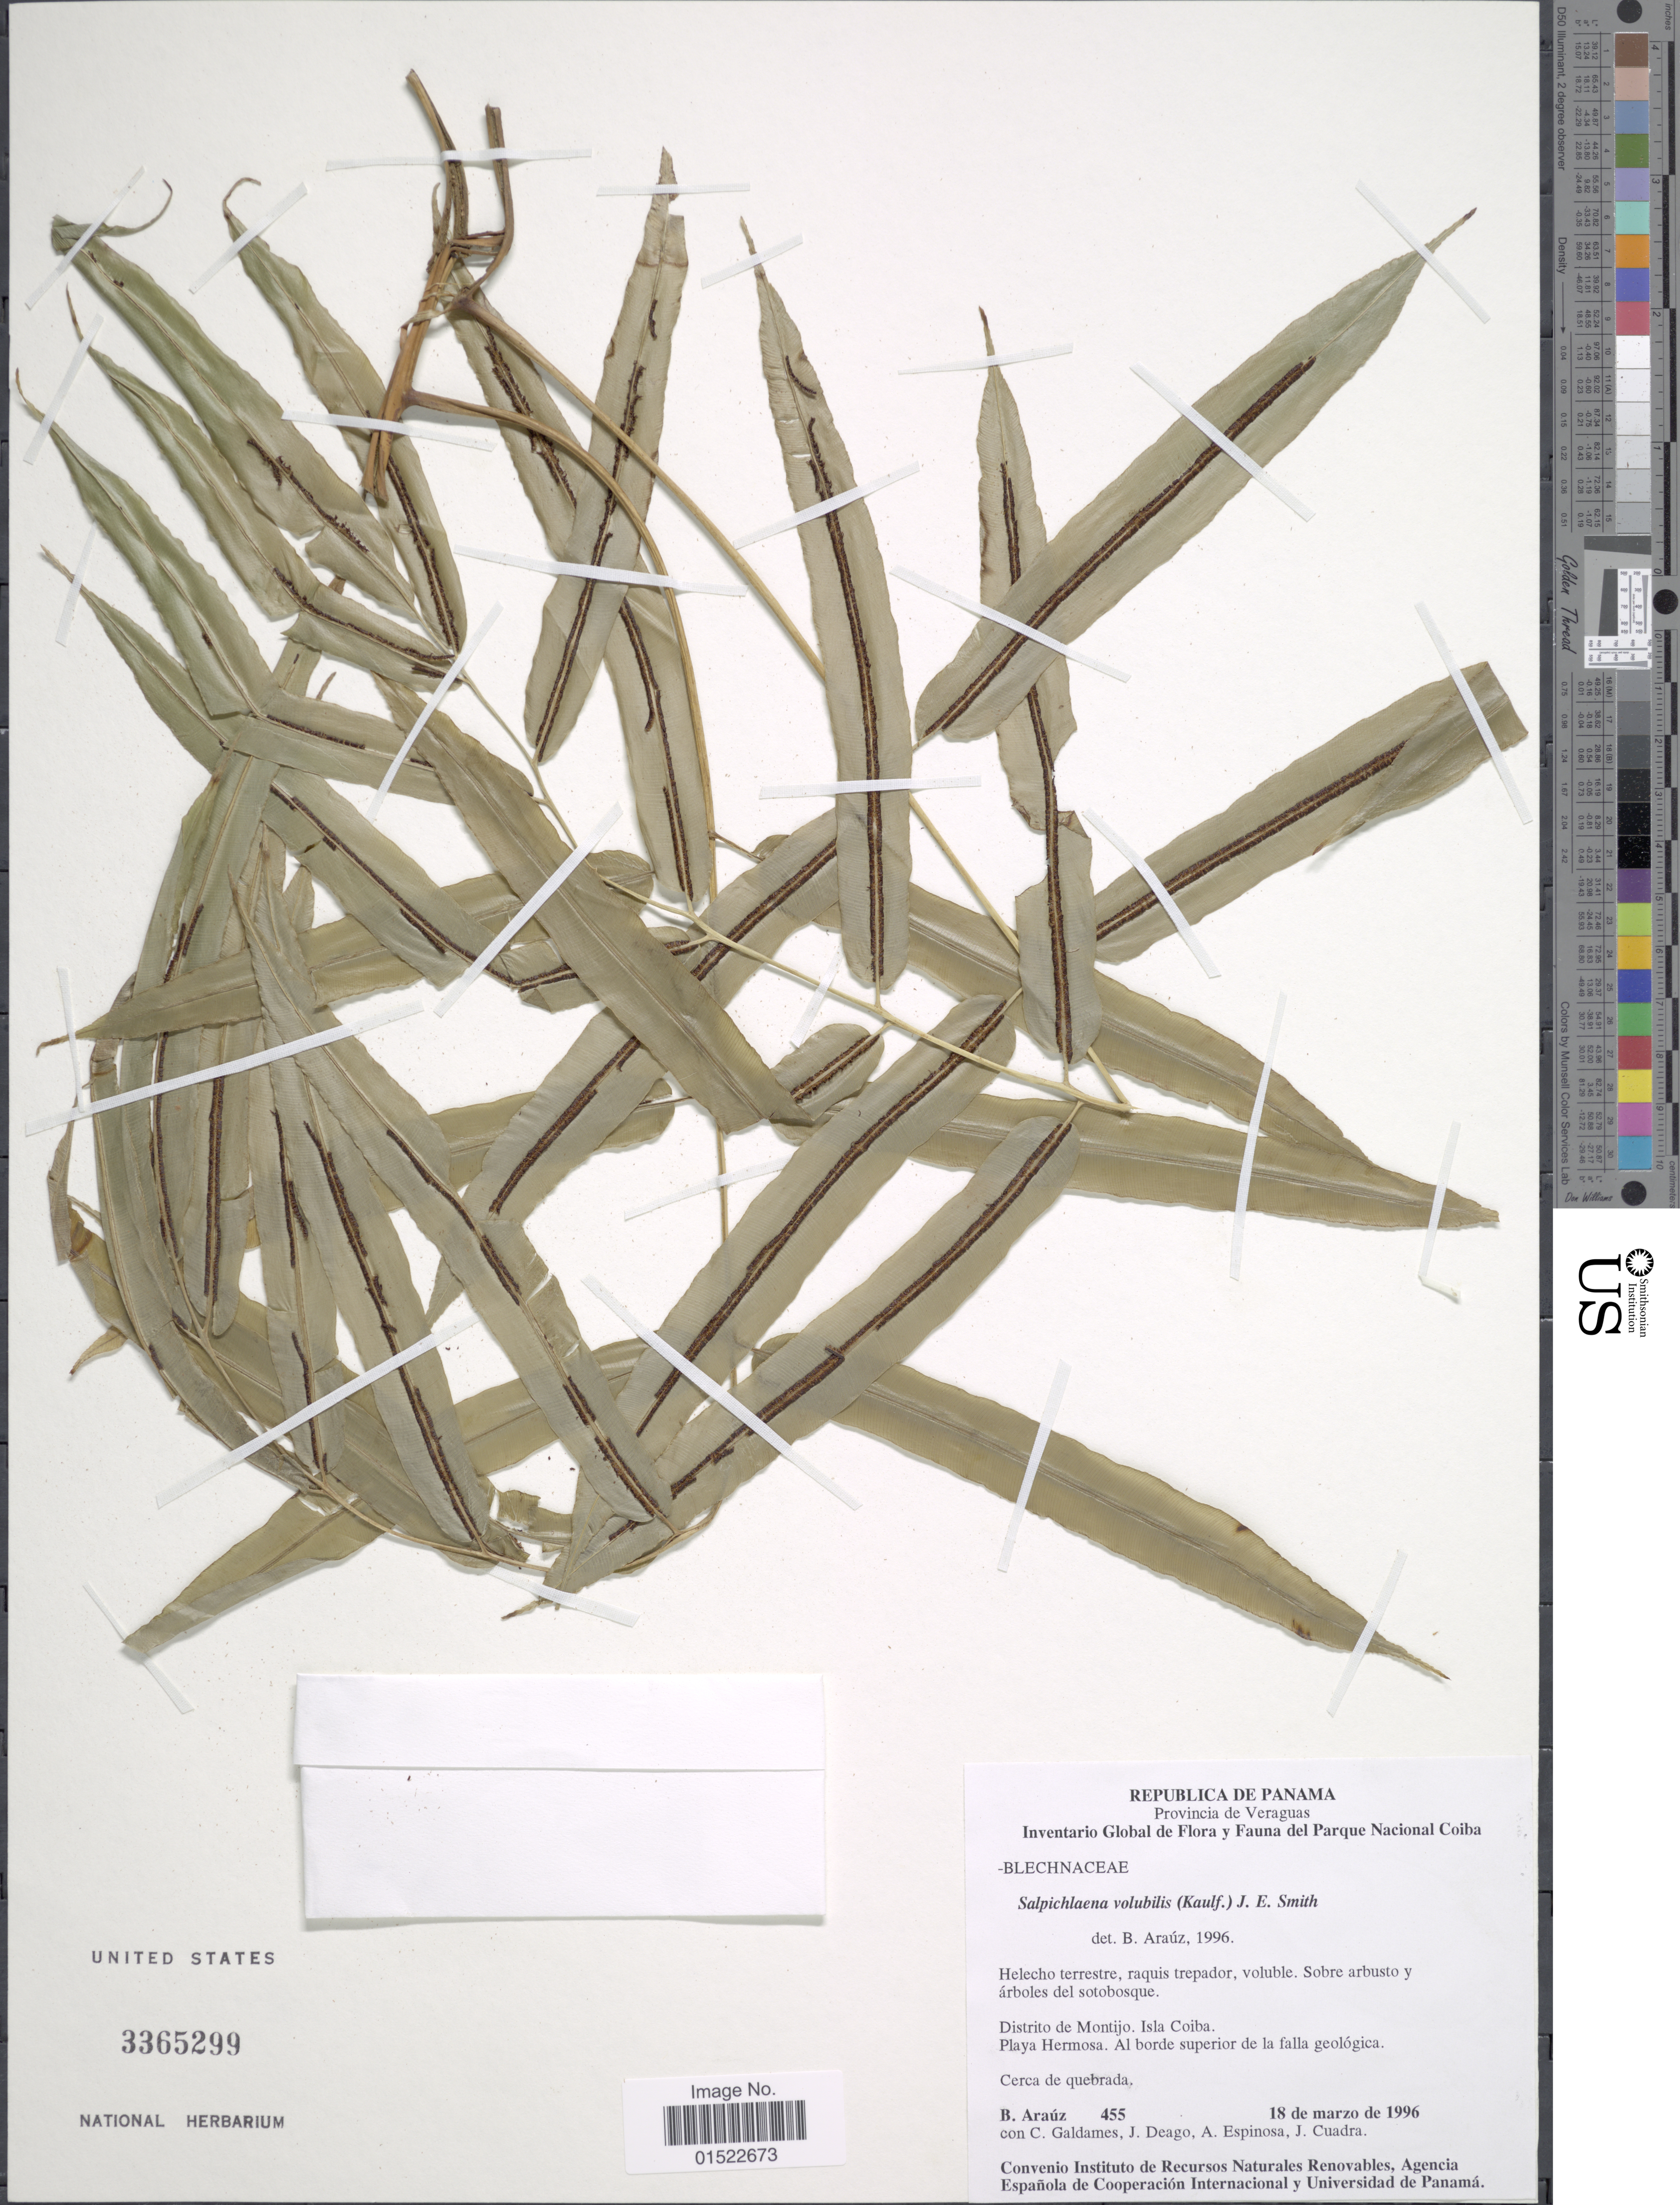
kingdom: Plantae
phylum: Tracheophyta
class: Polypodiopsida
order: Polypodiales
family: Blechnaceae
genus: Salpichlaena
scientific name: Salpichlaena volubilis subsp. volubilis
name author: (Kaulf.) J. Sm.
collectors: B. Araúz, C. Galdames, J. Deago, A. Espinosa & J. Cuadra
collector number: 455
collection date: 1996-03-18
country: Panama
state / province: Veraguas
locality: Helecho terrestre, raquis trepador, voluble, Sobre arbusto y arboles del sotobosque, Distrito de Montijo. Isla Coiba, Playa Hermosa. Al borde superior de la falla geologica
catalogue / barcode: US 3365299